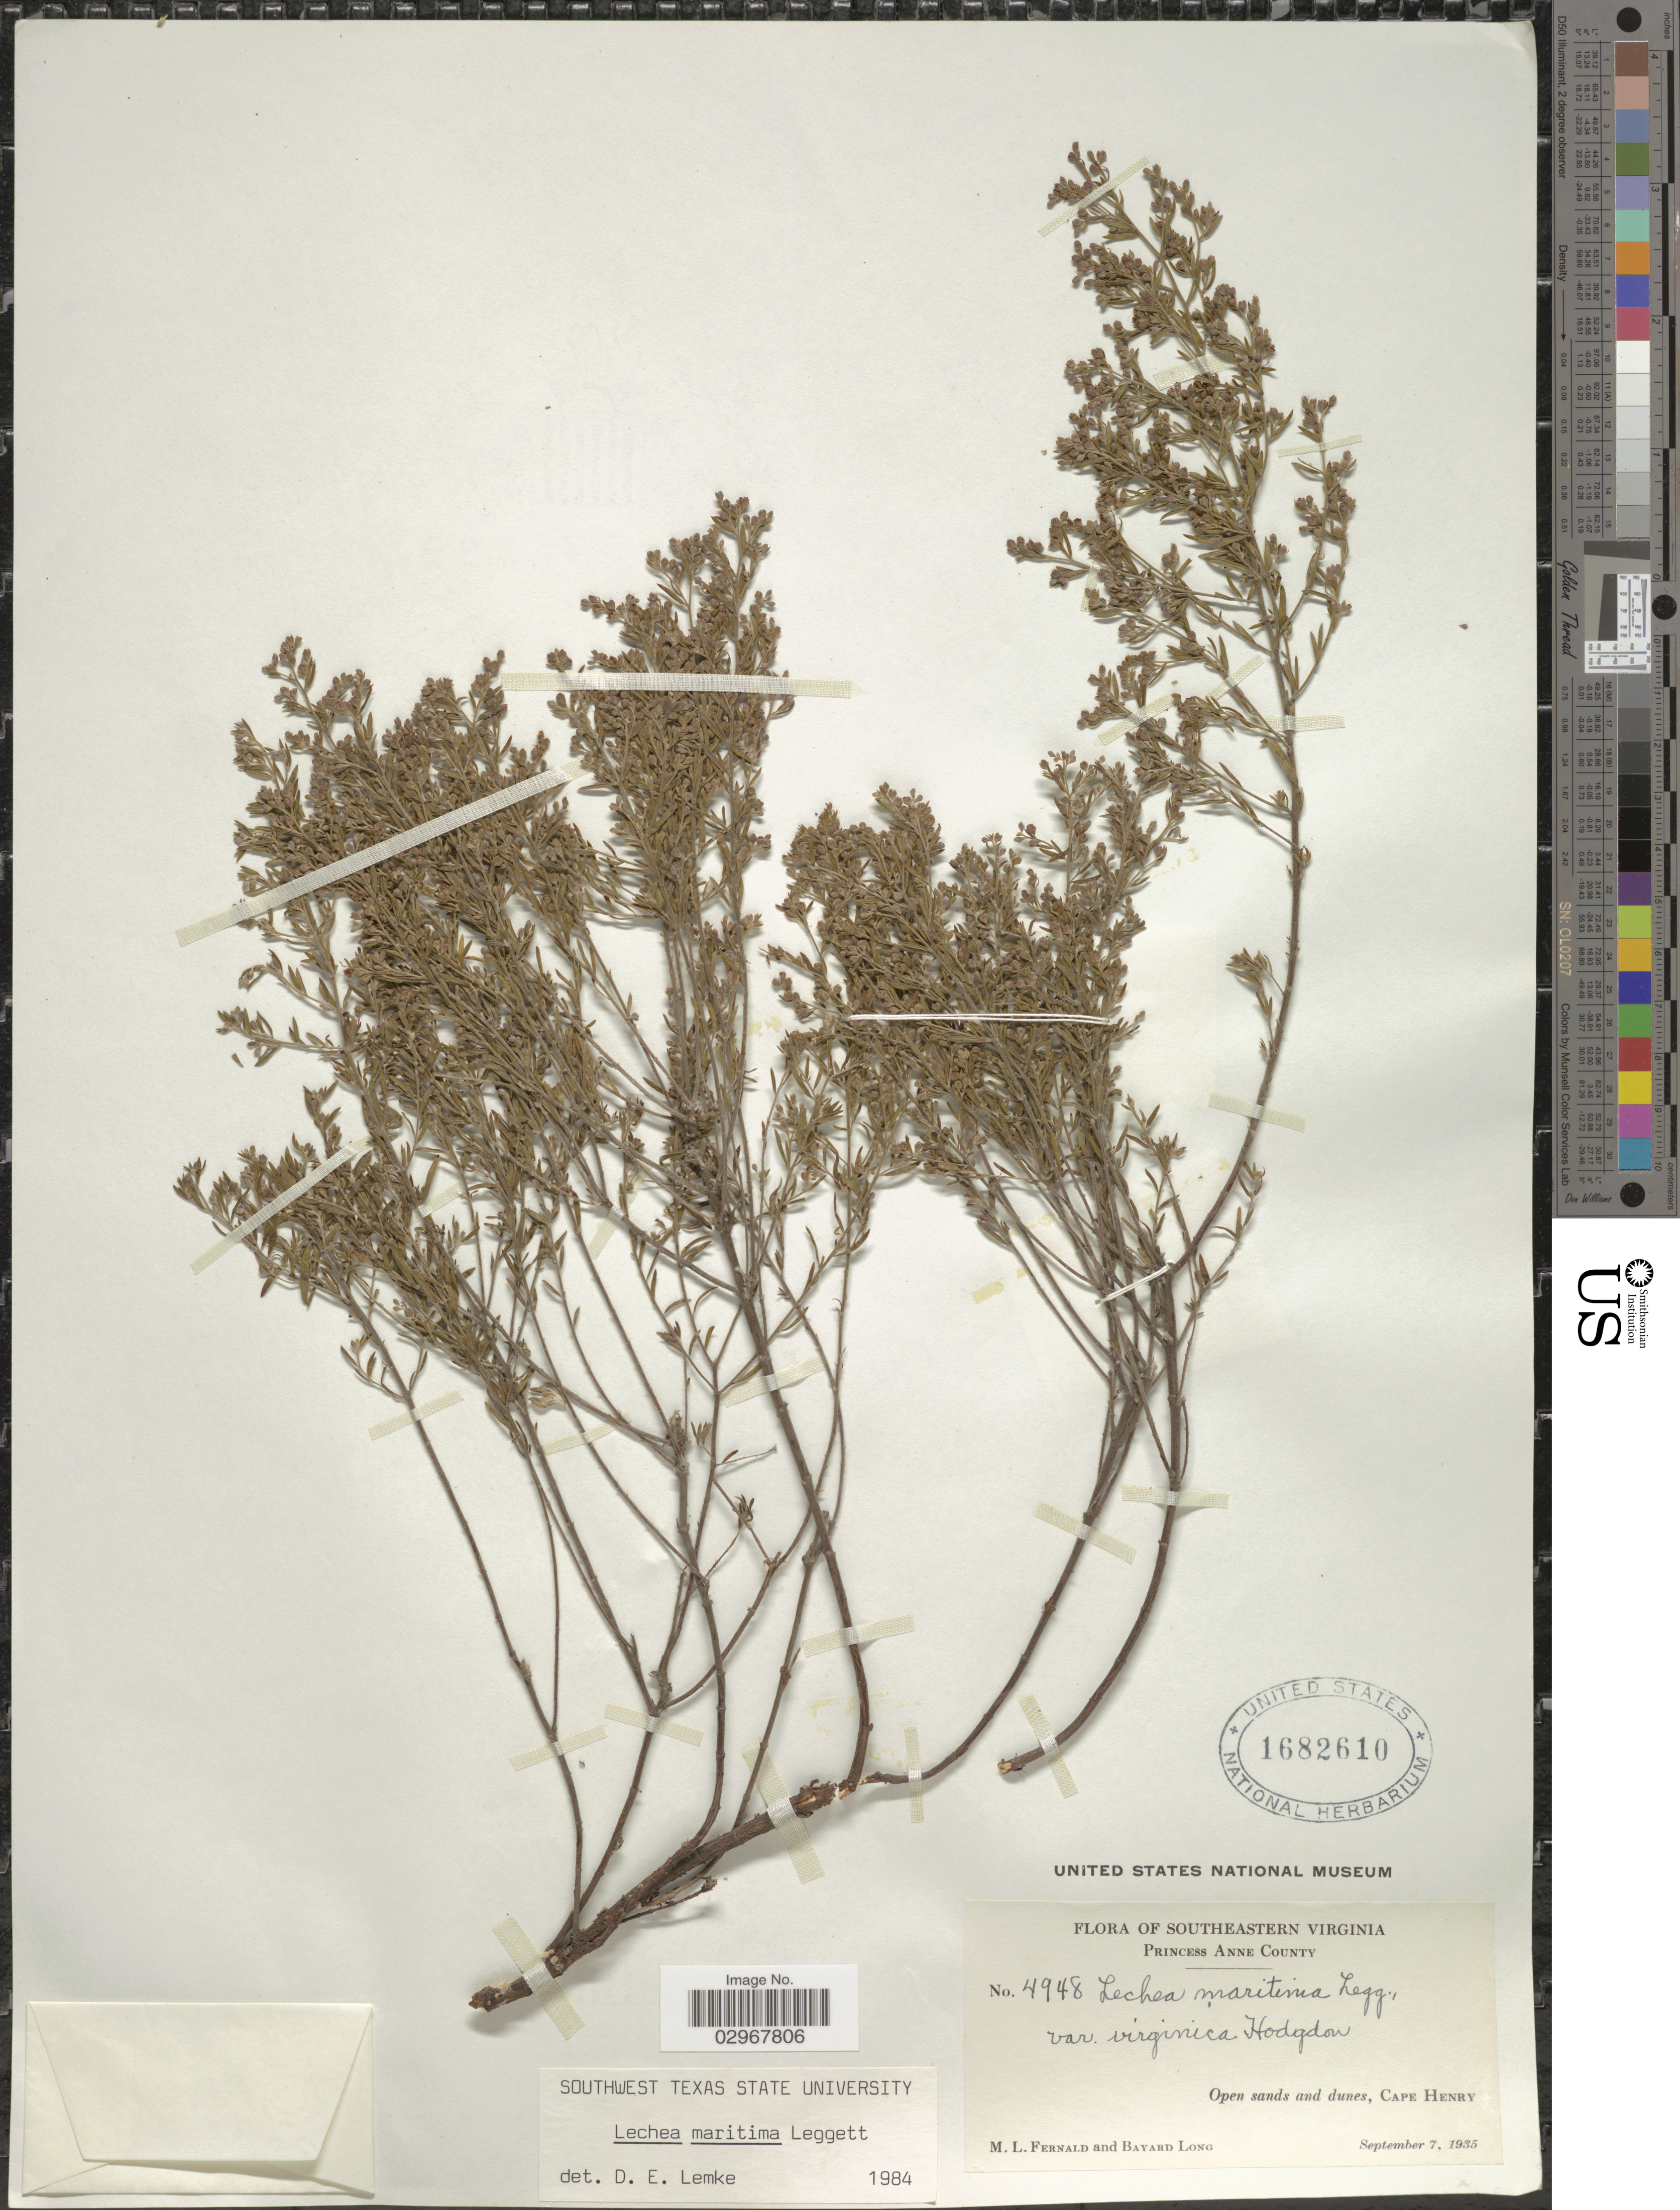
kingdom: Plantae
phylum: Tracheophyta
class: Magnoliopsida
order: Malvales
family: Cistaceae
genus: Lechea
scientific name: Lechea maritima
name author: Legg.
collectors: M. L. Fernald & B. Long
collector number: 4948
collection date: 1935-09-07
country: United States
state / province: Virginia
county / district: City of Virginia Beach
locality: Southeastern Virginia. Princess Anne County. Open sands and dunes, Cape Henry.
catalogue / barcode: US 1682610